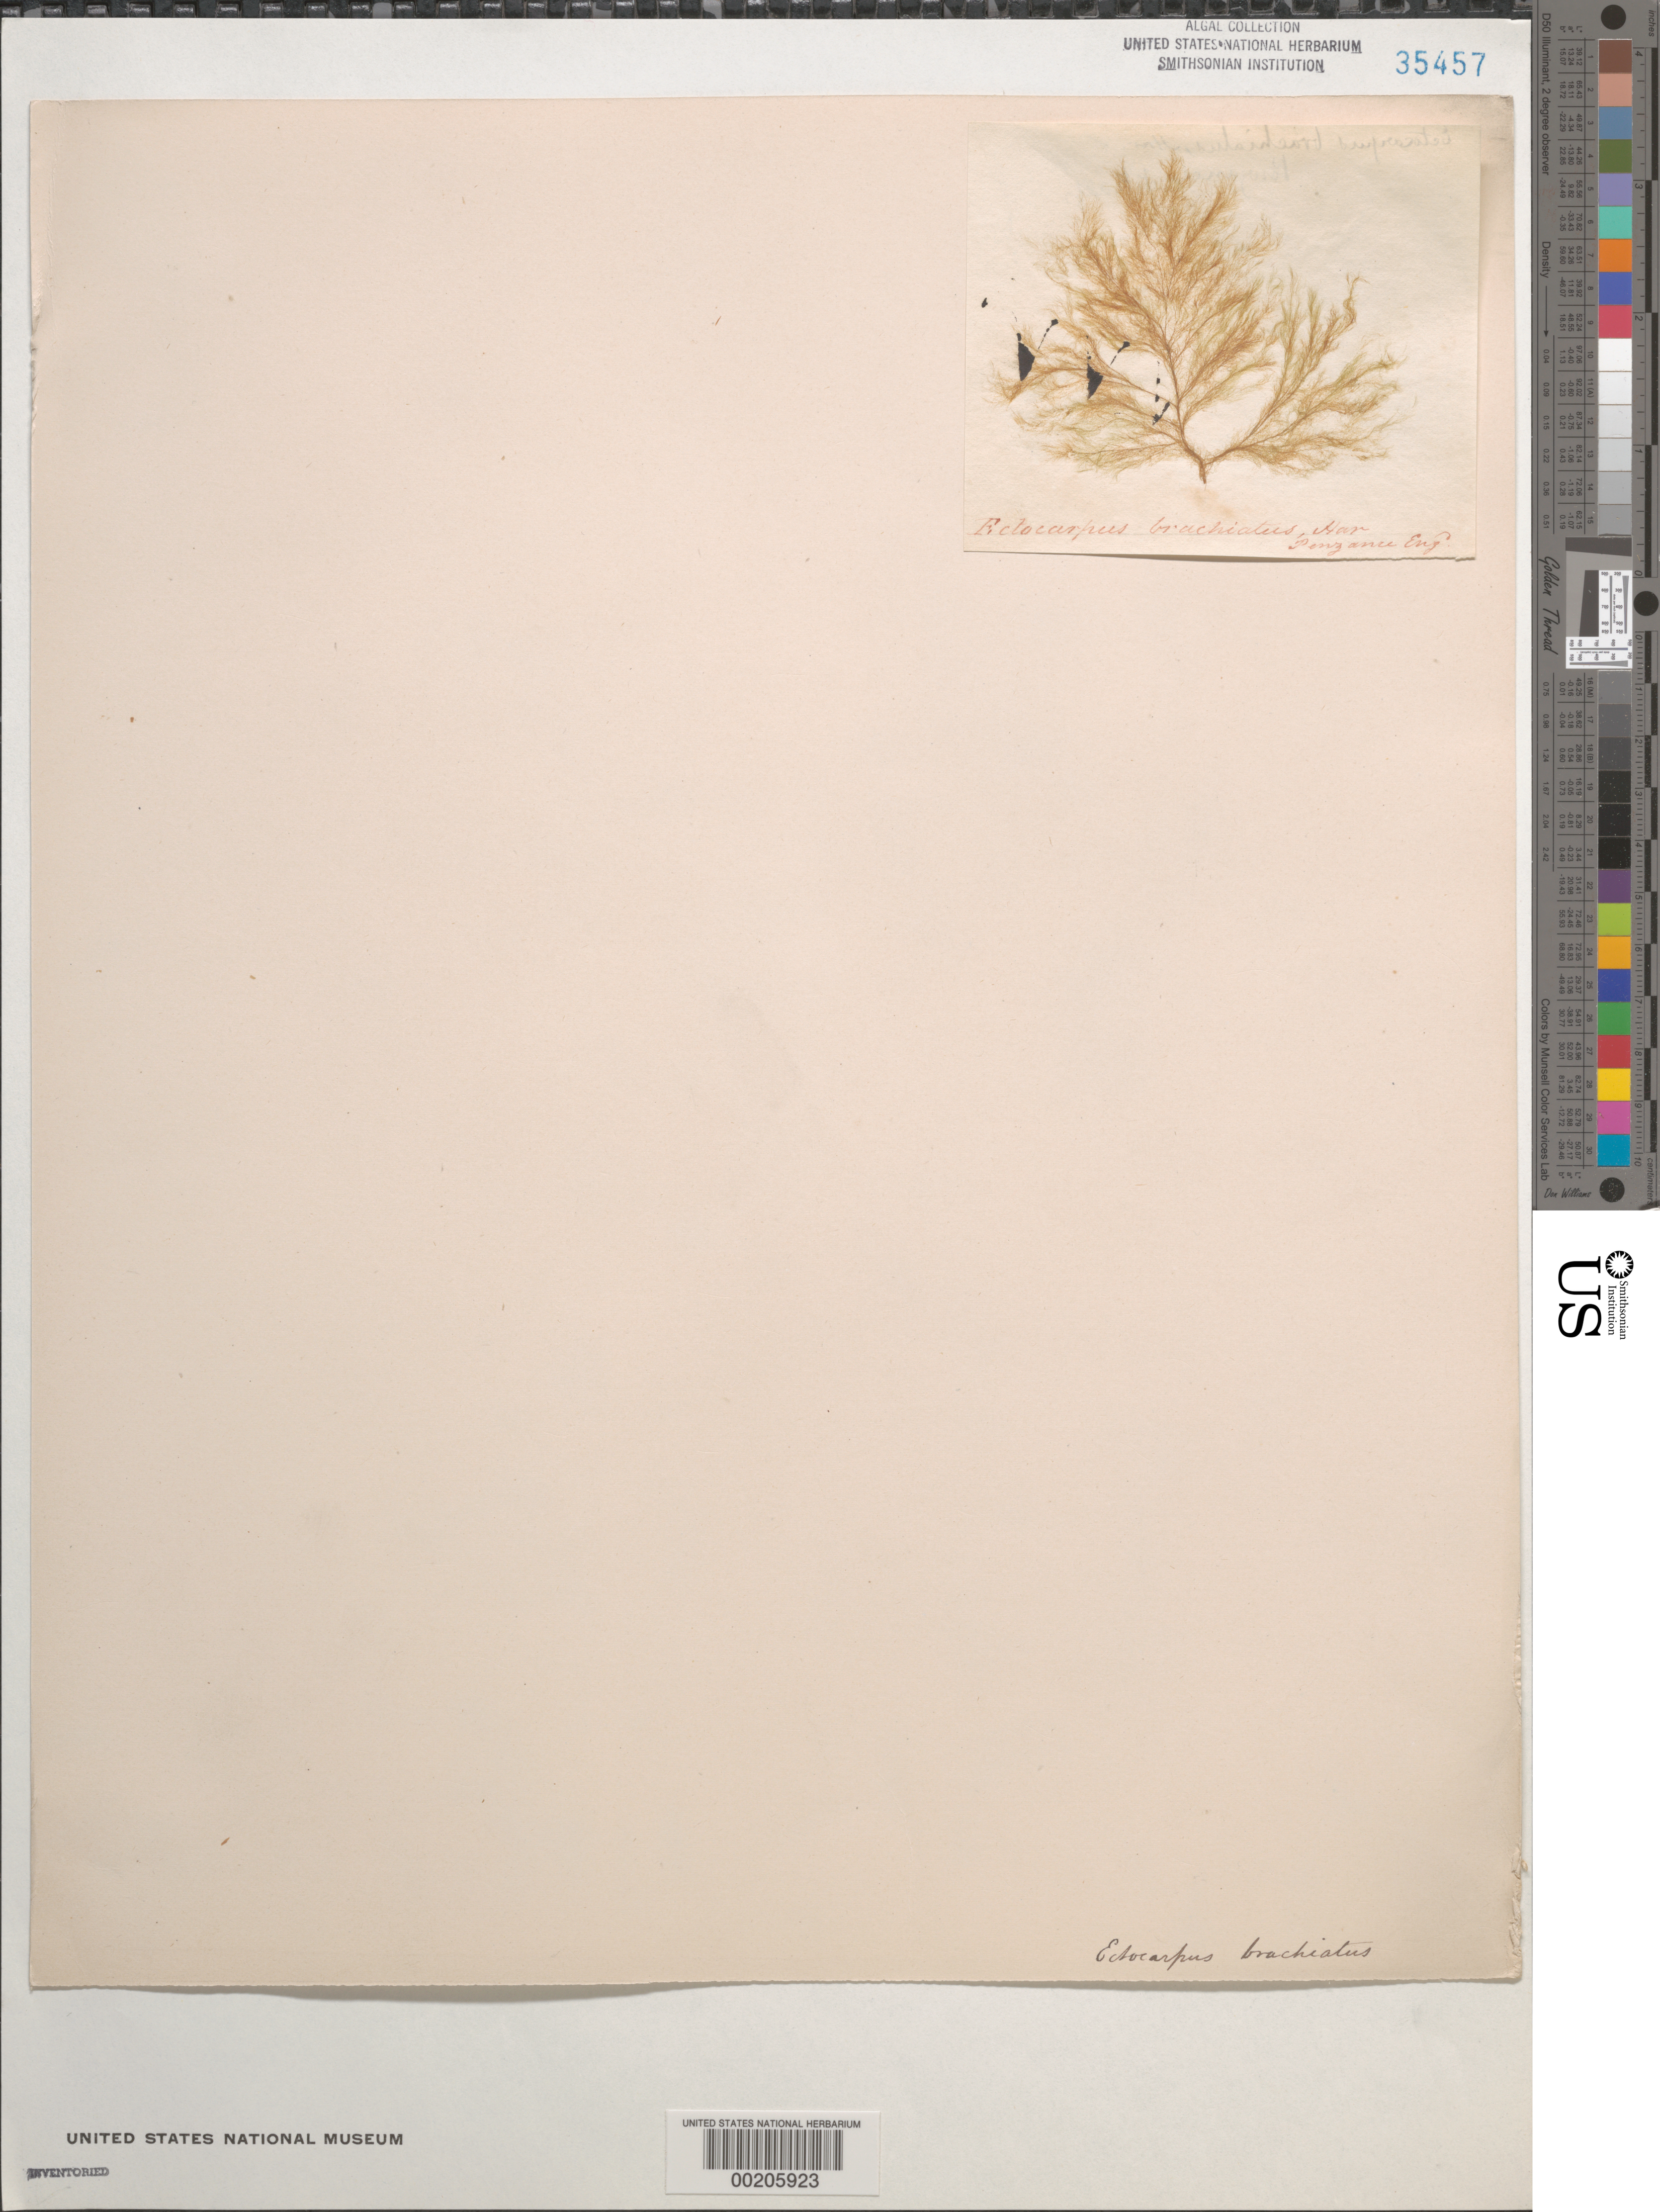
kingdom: Chromista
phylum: Ochrophyta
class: Phaeophyceae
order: Ectocarpales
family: Acinetosporaceae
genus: Pylaiella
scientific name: Pylaiella litoralis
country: United Kingdom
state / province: England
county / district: Cornwall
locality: Penzance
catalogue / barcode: US 35457